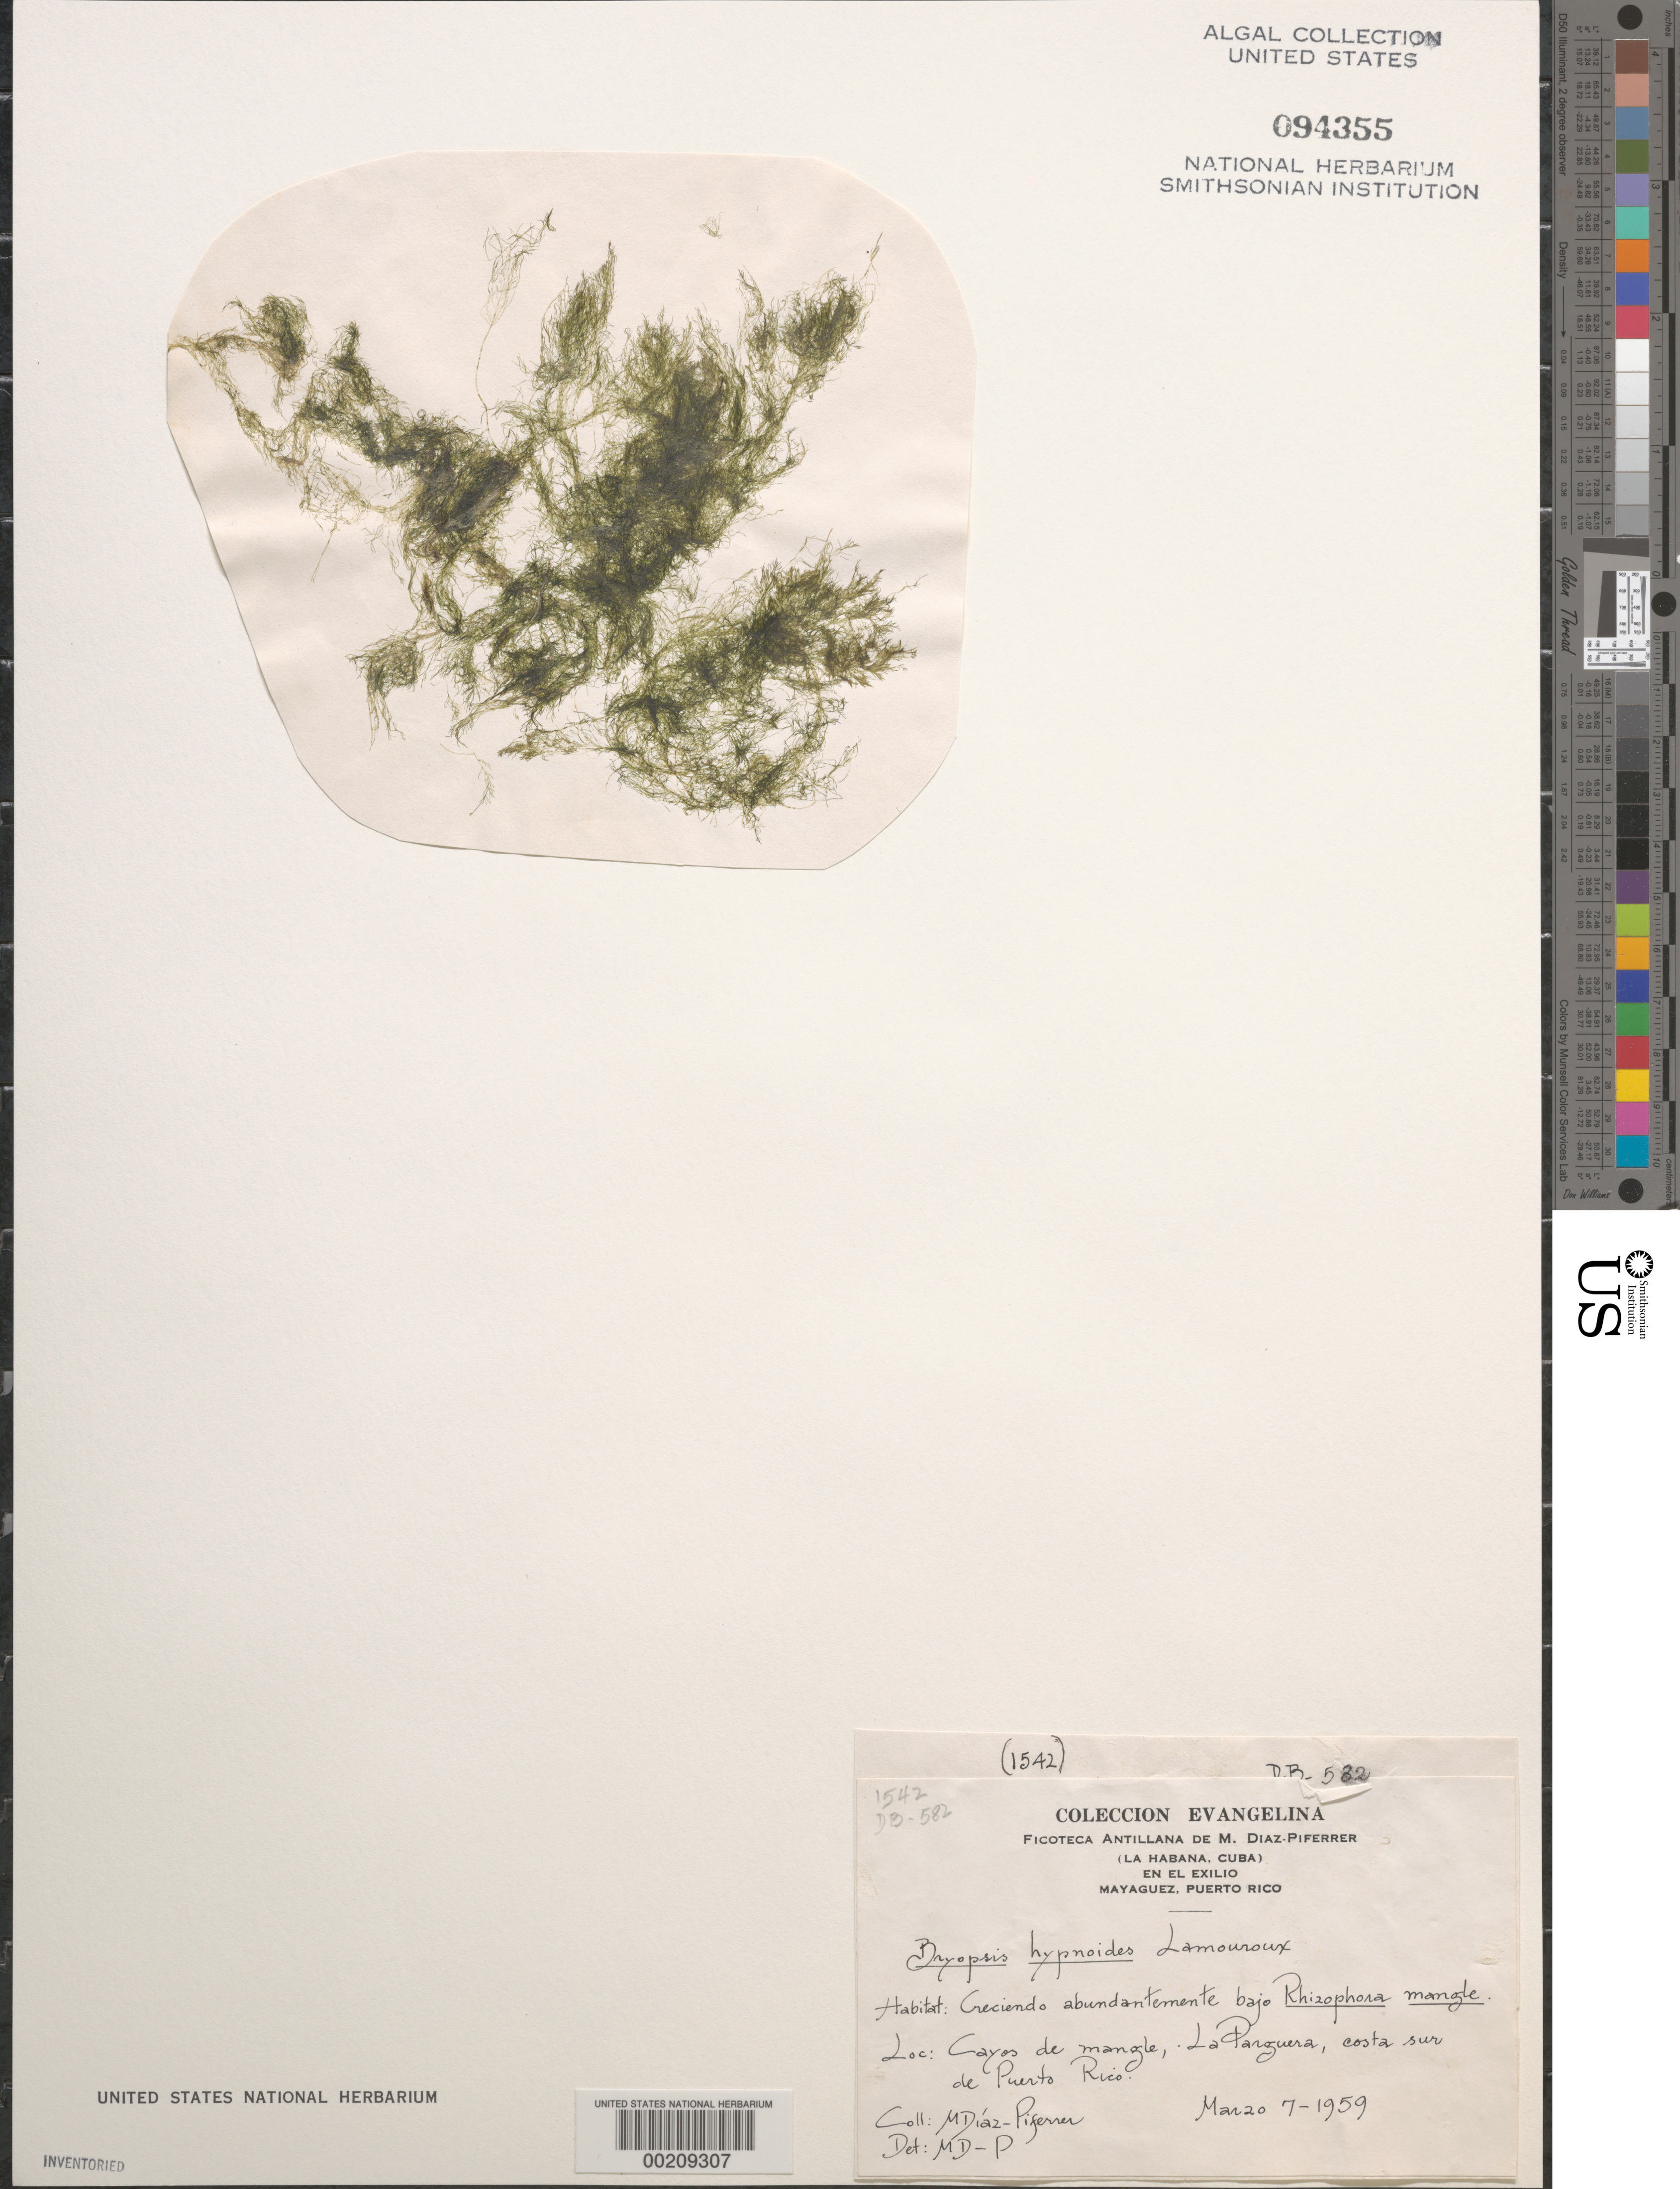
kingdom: Plantae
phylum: Chlorophyta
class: Ulvophyceae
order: Bryopsidales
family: Bryopsidaceae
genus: Bryopsis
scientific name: Bryopsis hypnoides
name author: J.V.Lamouroux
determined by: Diaz-Piferrer, M.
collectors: M. Diaz-Piferrer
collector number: DB-582 &1542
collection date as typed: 07 Mar 1959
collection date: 1959-03-07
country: Puerto Rico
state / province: Lajas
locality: La Parguera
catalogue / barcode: US 94355